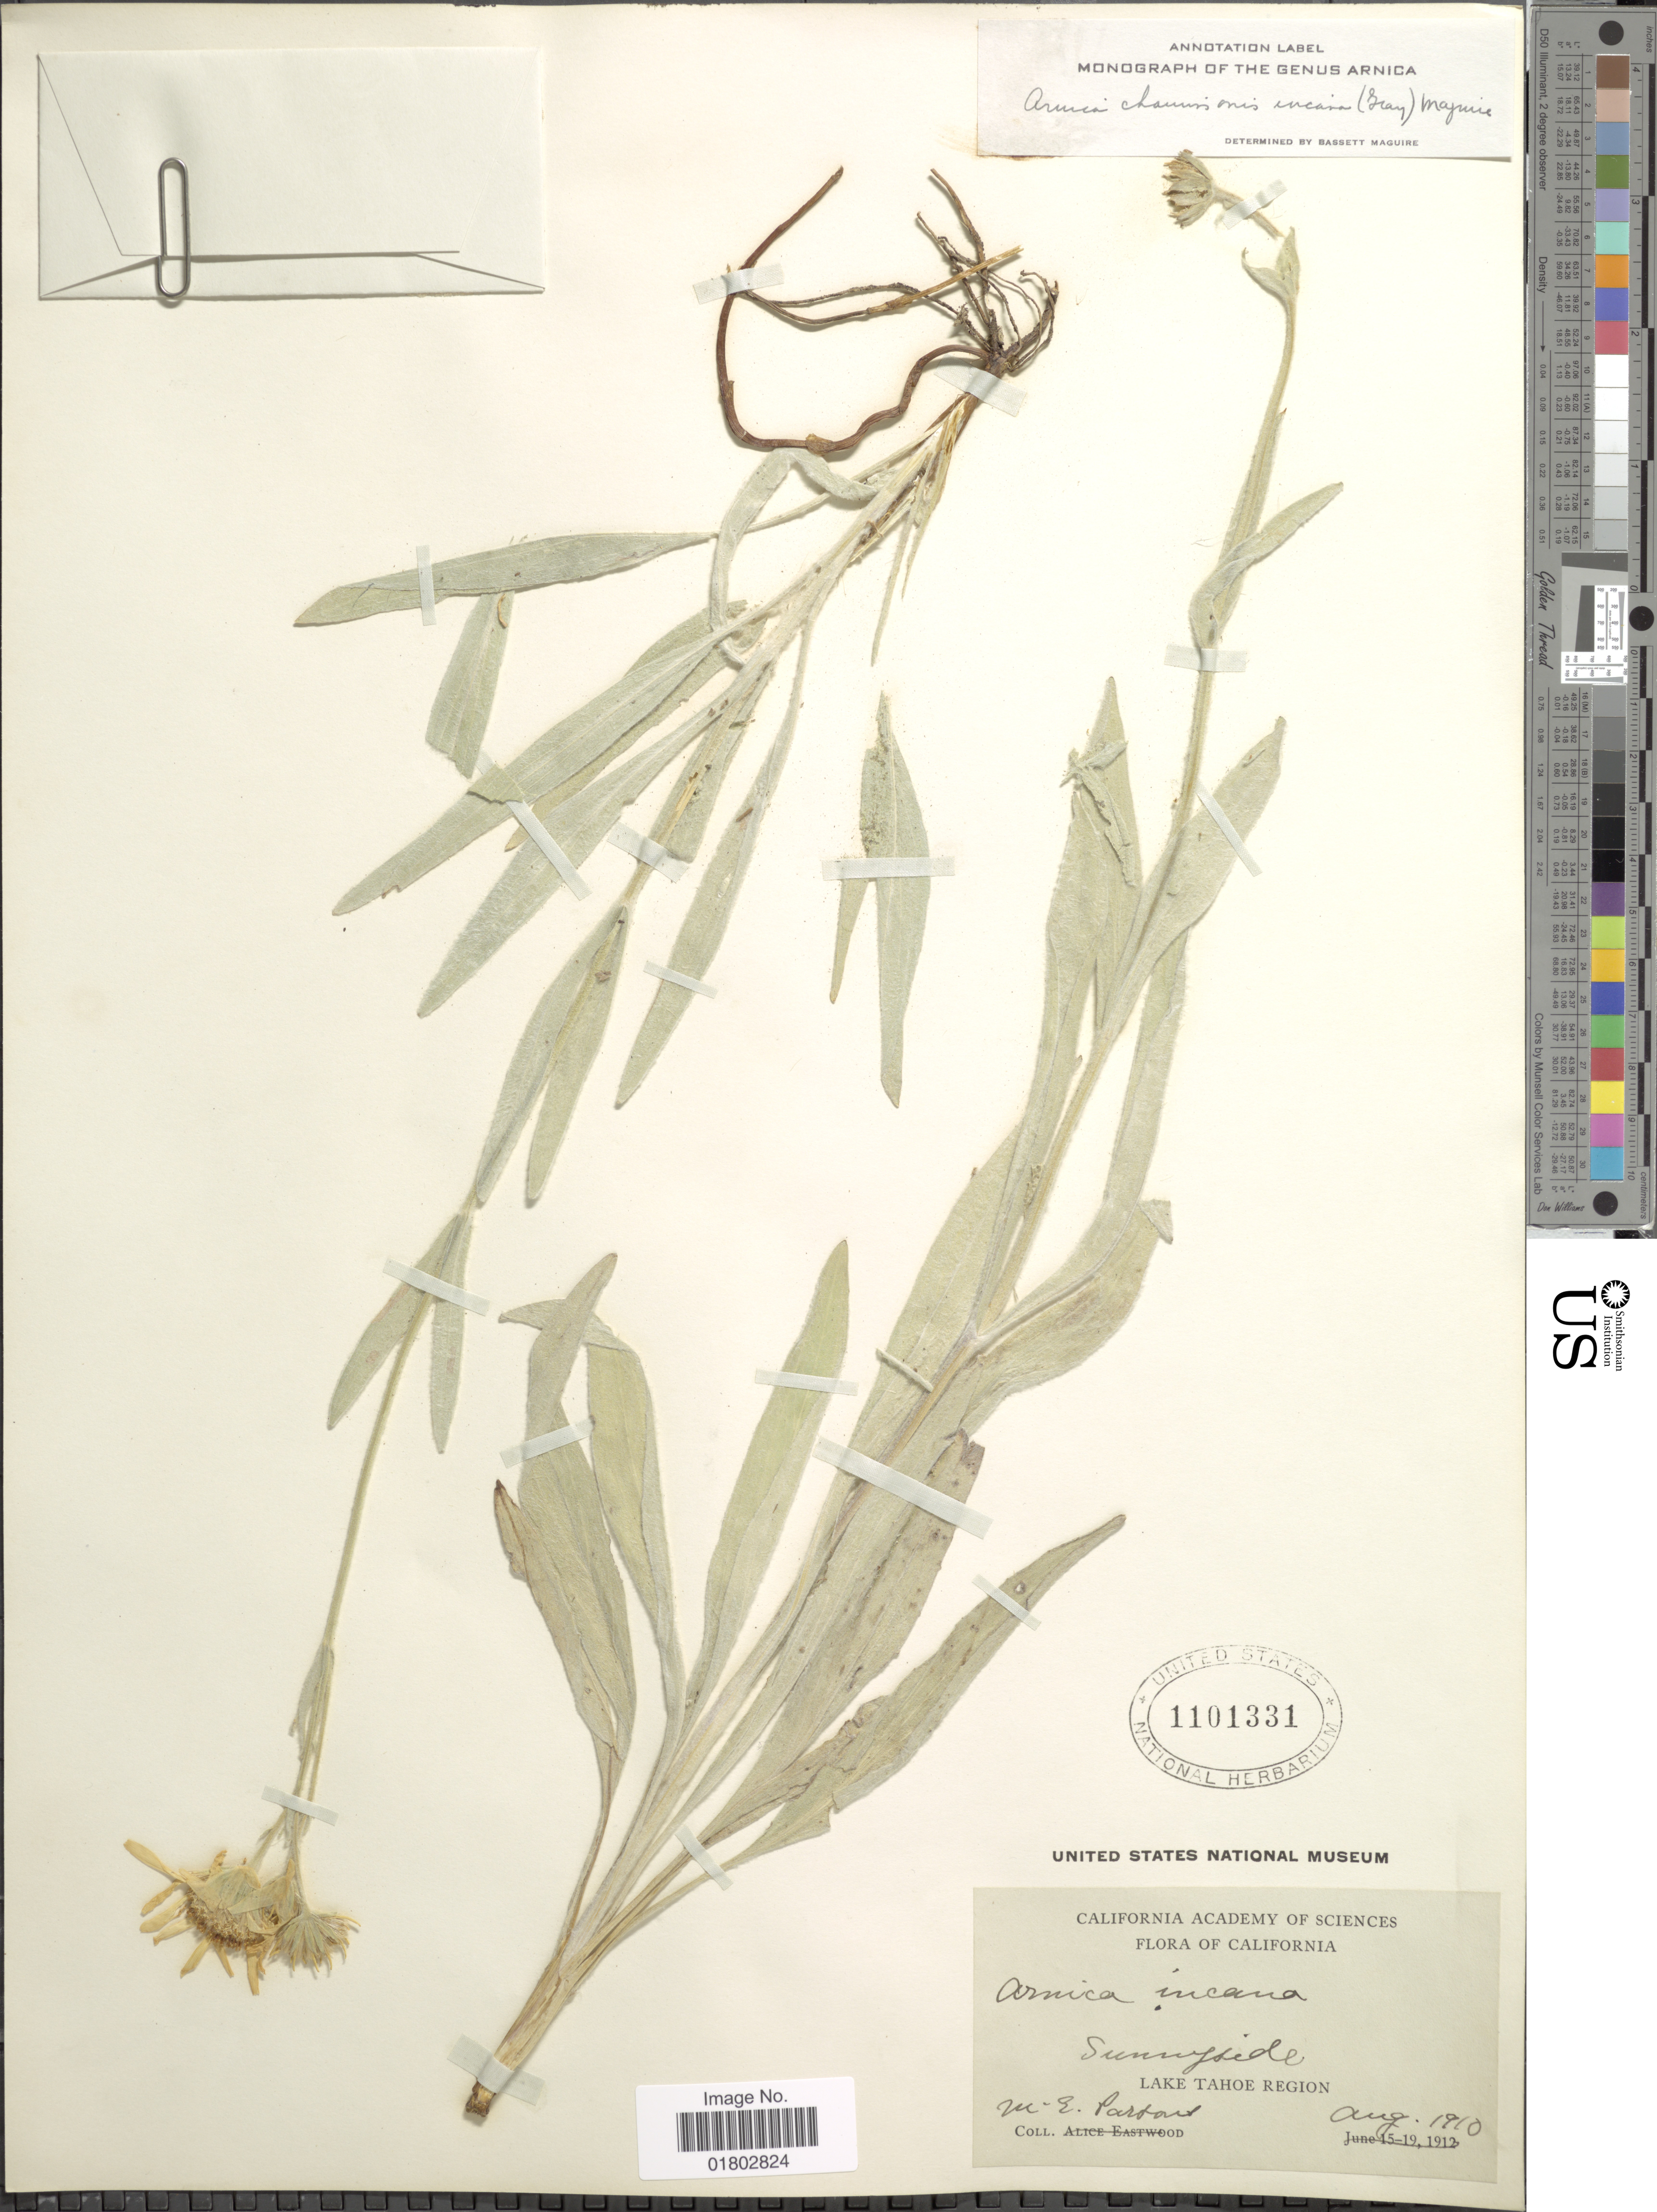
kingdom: Plantae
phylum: Tracheophyta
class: Magnoliopsida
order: Asterales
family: Asteraceae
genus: Arnica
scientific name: Arnica chamissonis subsp. incana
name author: (A. Gray) Maguire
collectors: W. Parsons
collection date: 1910-08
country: United States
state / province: California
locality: Sunnuside, Lake Tahoe Region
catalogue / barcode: US 1101331